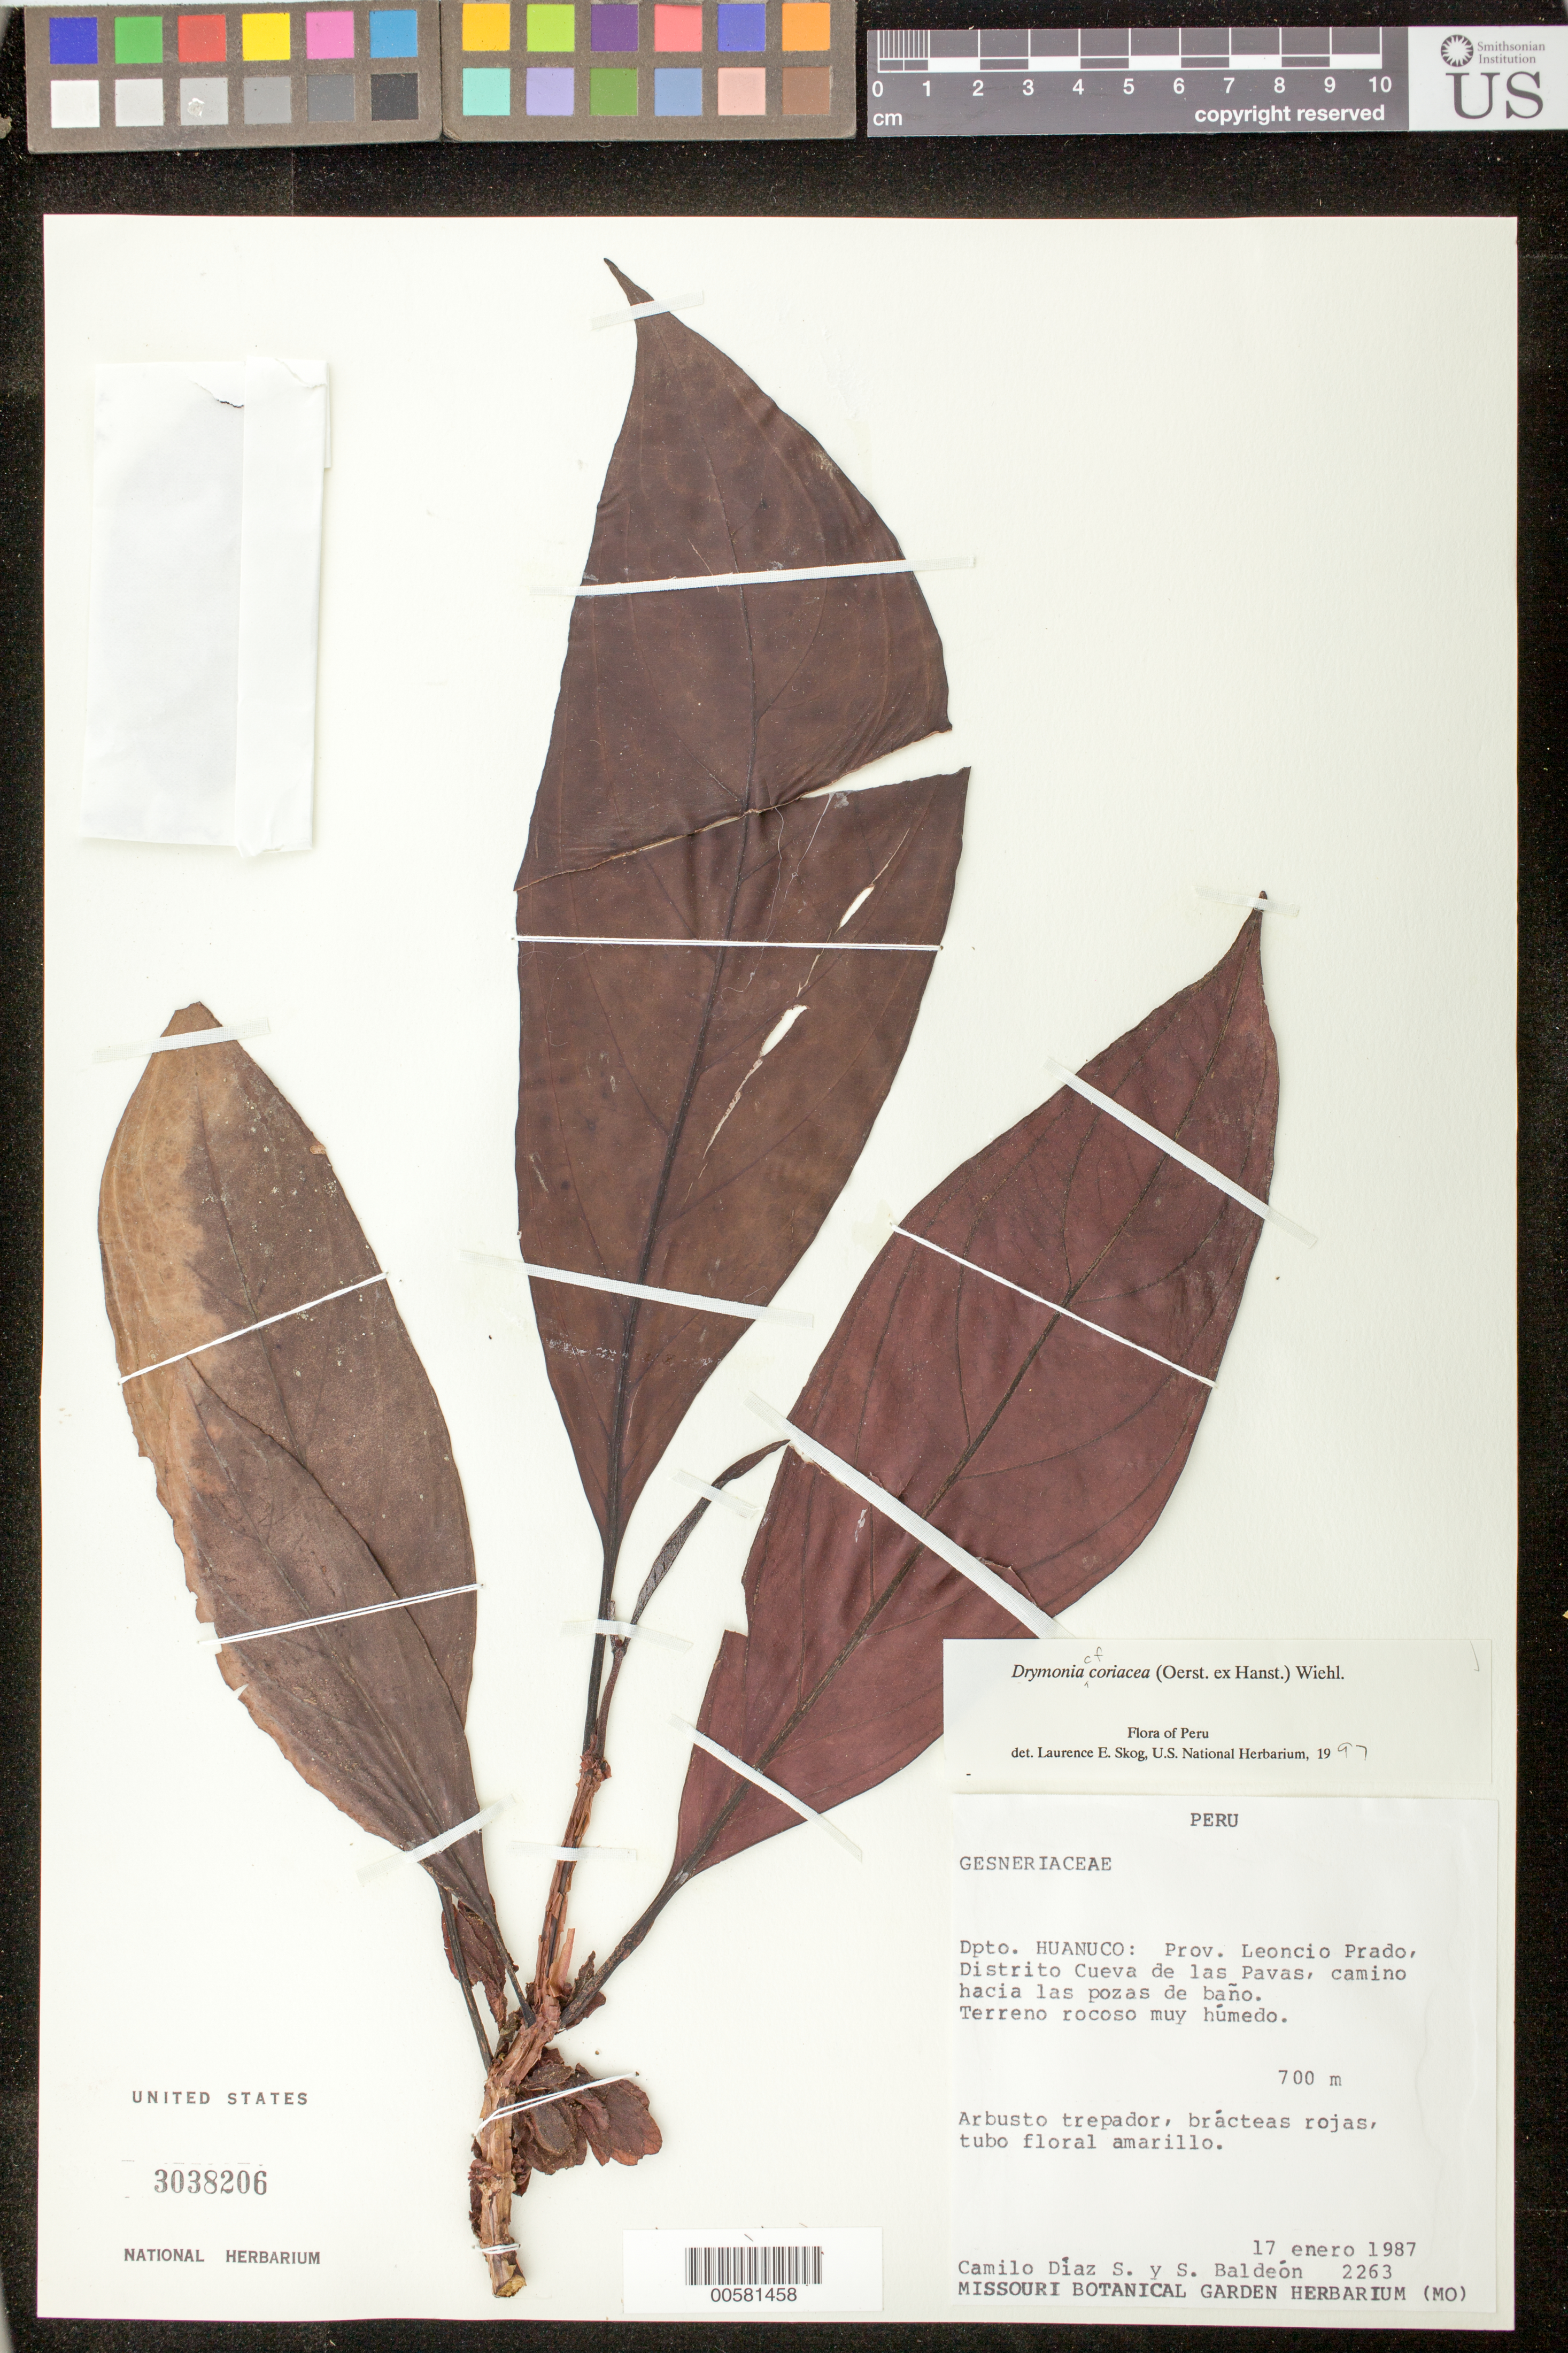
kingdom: Plantae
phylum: Tracheophyta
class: Magnoliopsida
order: Lamiales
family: Gesneriaceae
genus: Drymonia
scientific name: Drymonia coriacea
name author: (Oerst. ex Hanst.) Wiehler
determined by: Skog, Laurence E.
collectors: C. Díaz S. & S. Baldeón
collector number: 2263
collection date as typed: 17 Jan 1987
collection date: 1987-01-17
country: Peru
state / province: Huánuco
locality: Prov. Leoncio Prado, Dtto. Cueva de las Pavas; camino hacia las pozas de baño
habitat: Terreno rocoso muy húmedo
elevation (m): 700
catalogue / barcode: US 3038206